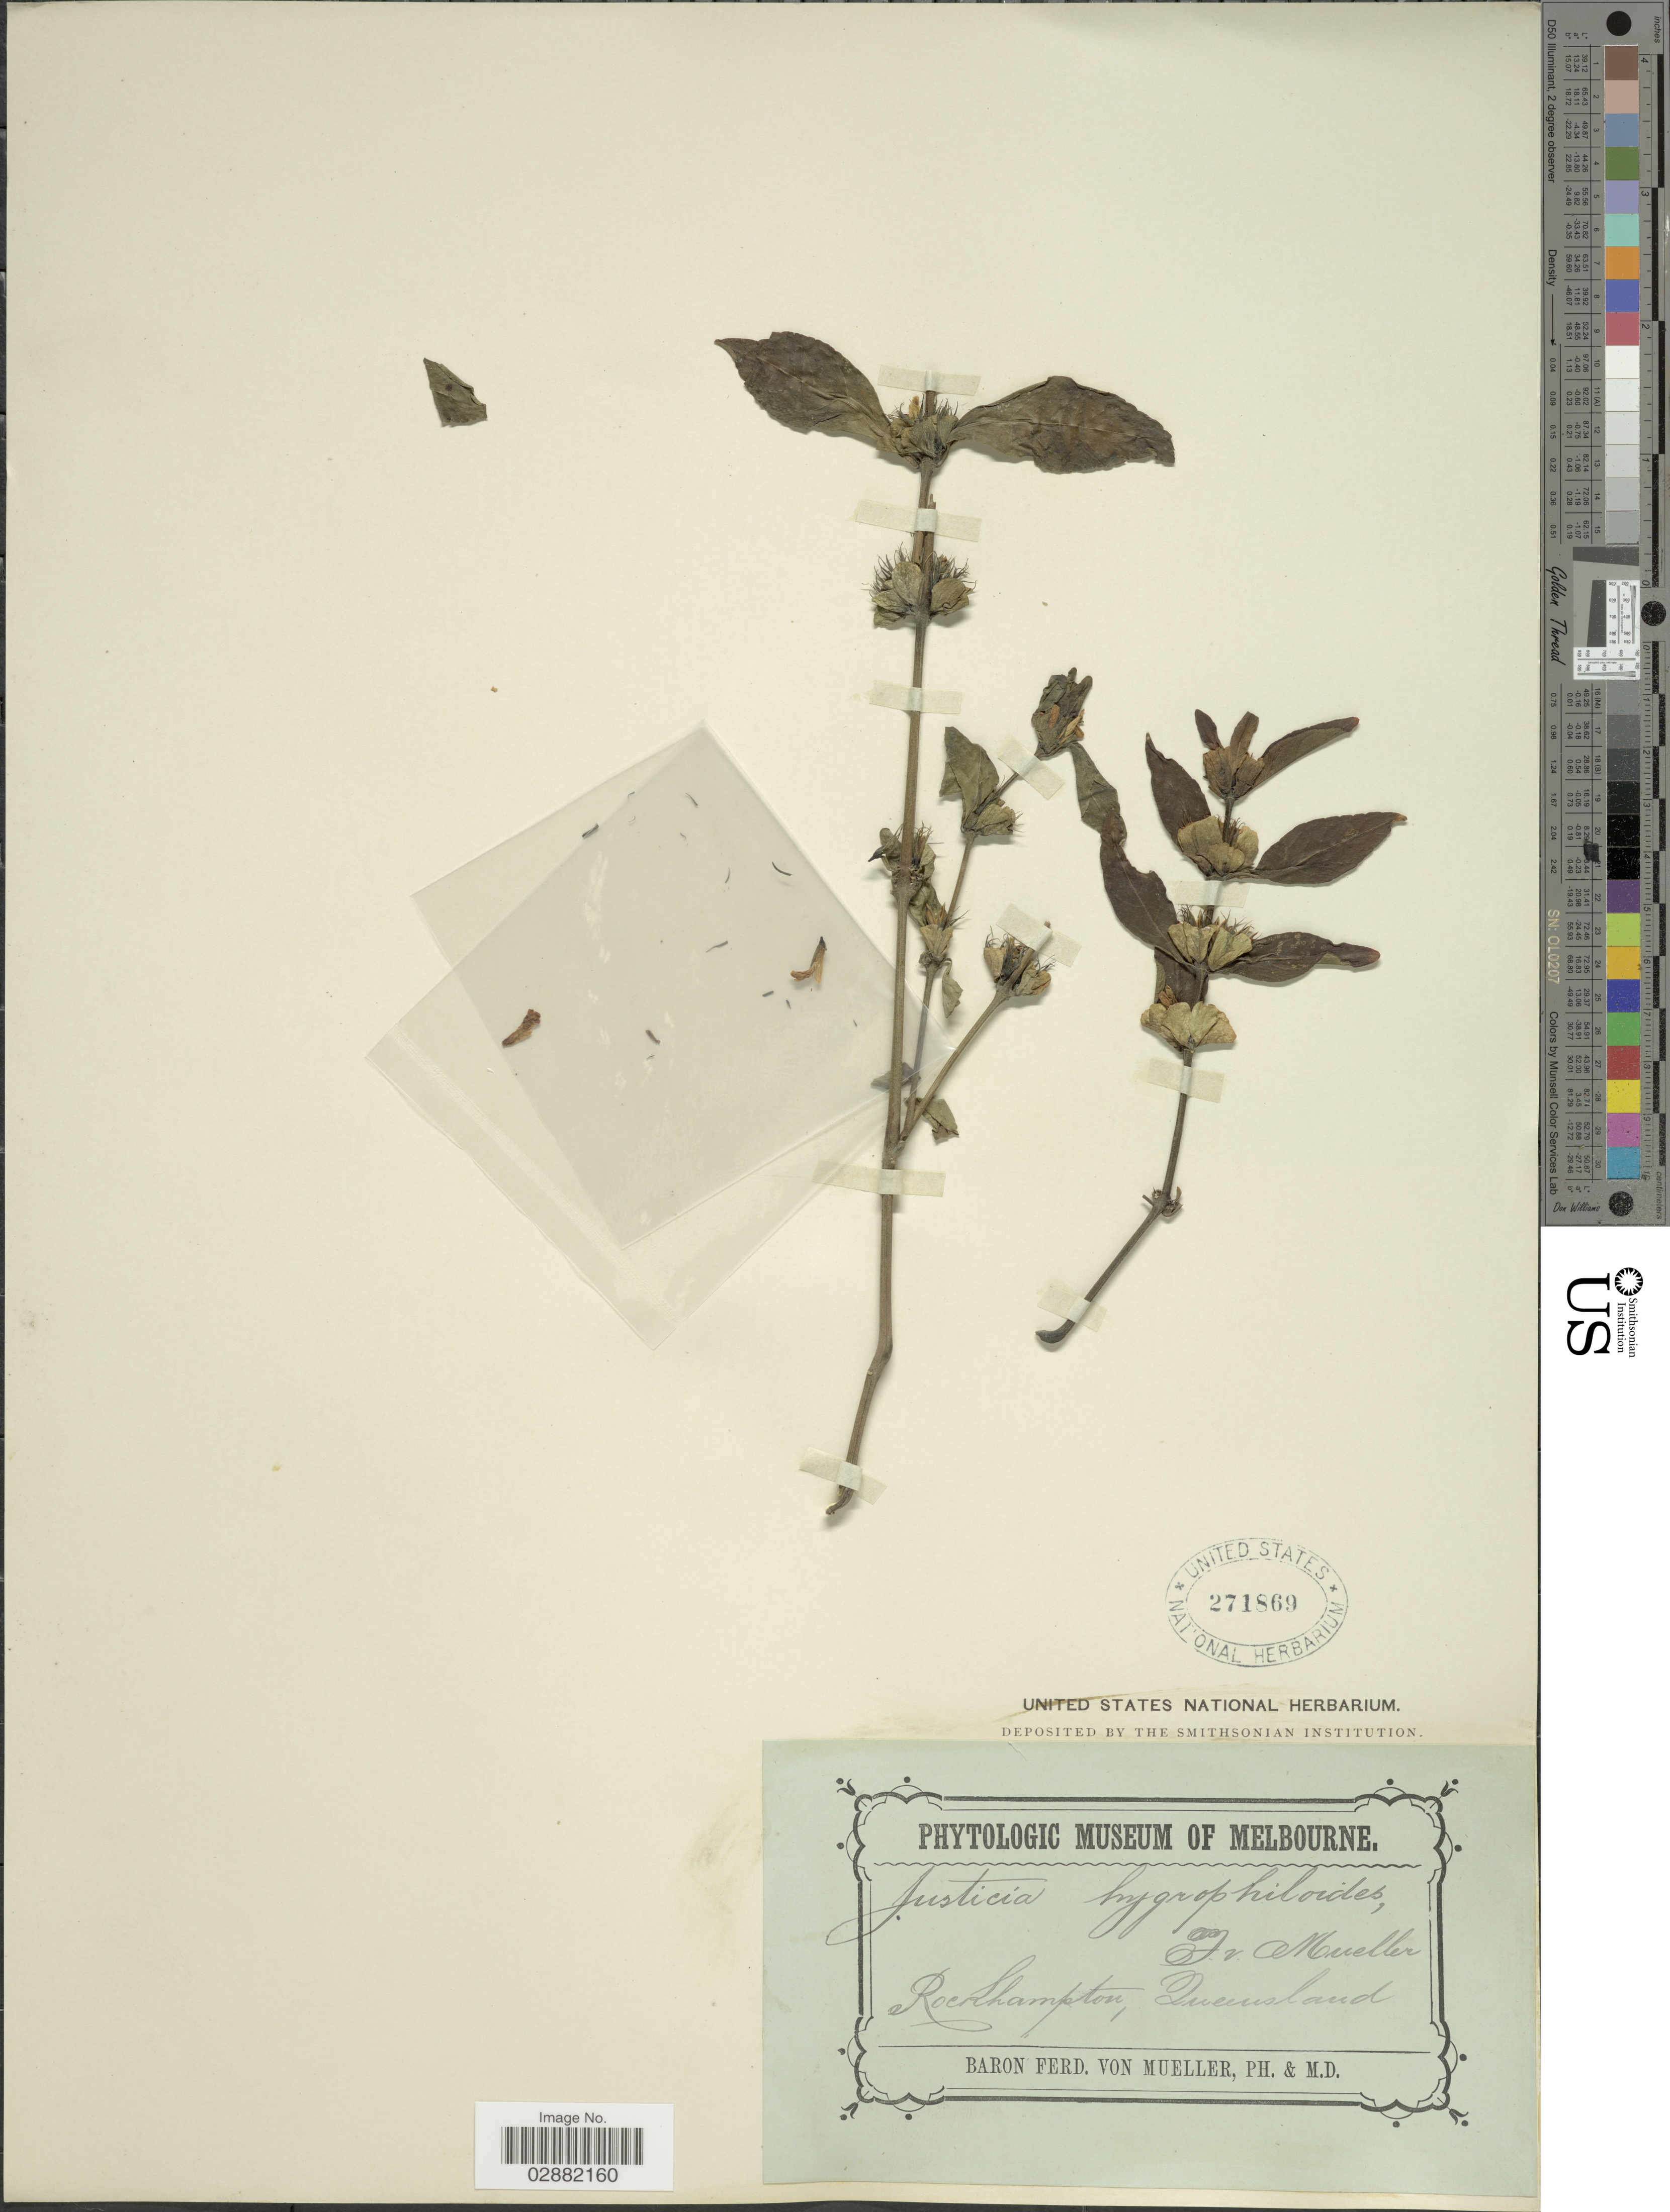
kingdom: Plantae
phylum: Tracheophyta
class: Magnoliopsida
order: Lamiales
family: Acanthaceae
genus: Justicia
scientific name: Justicia hygrophiloides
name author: F. Muell.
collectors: F. von Mueller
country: Australia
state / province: Queensland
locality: Rockhampton.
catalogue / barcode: US 271869